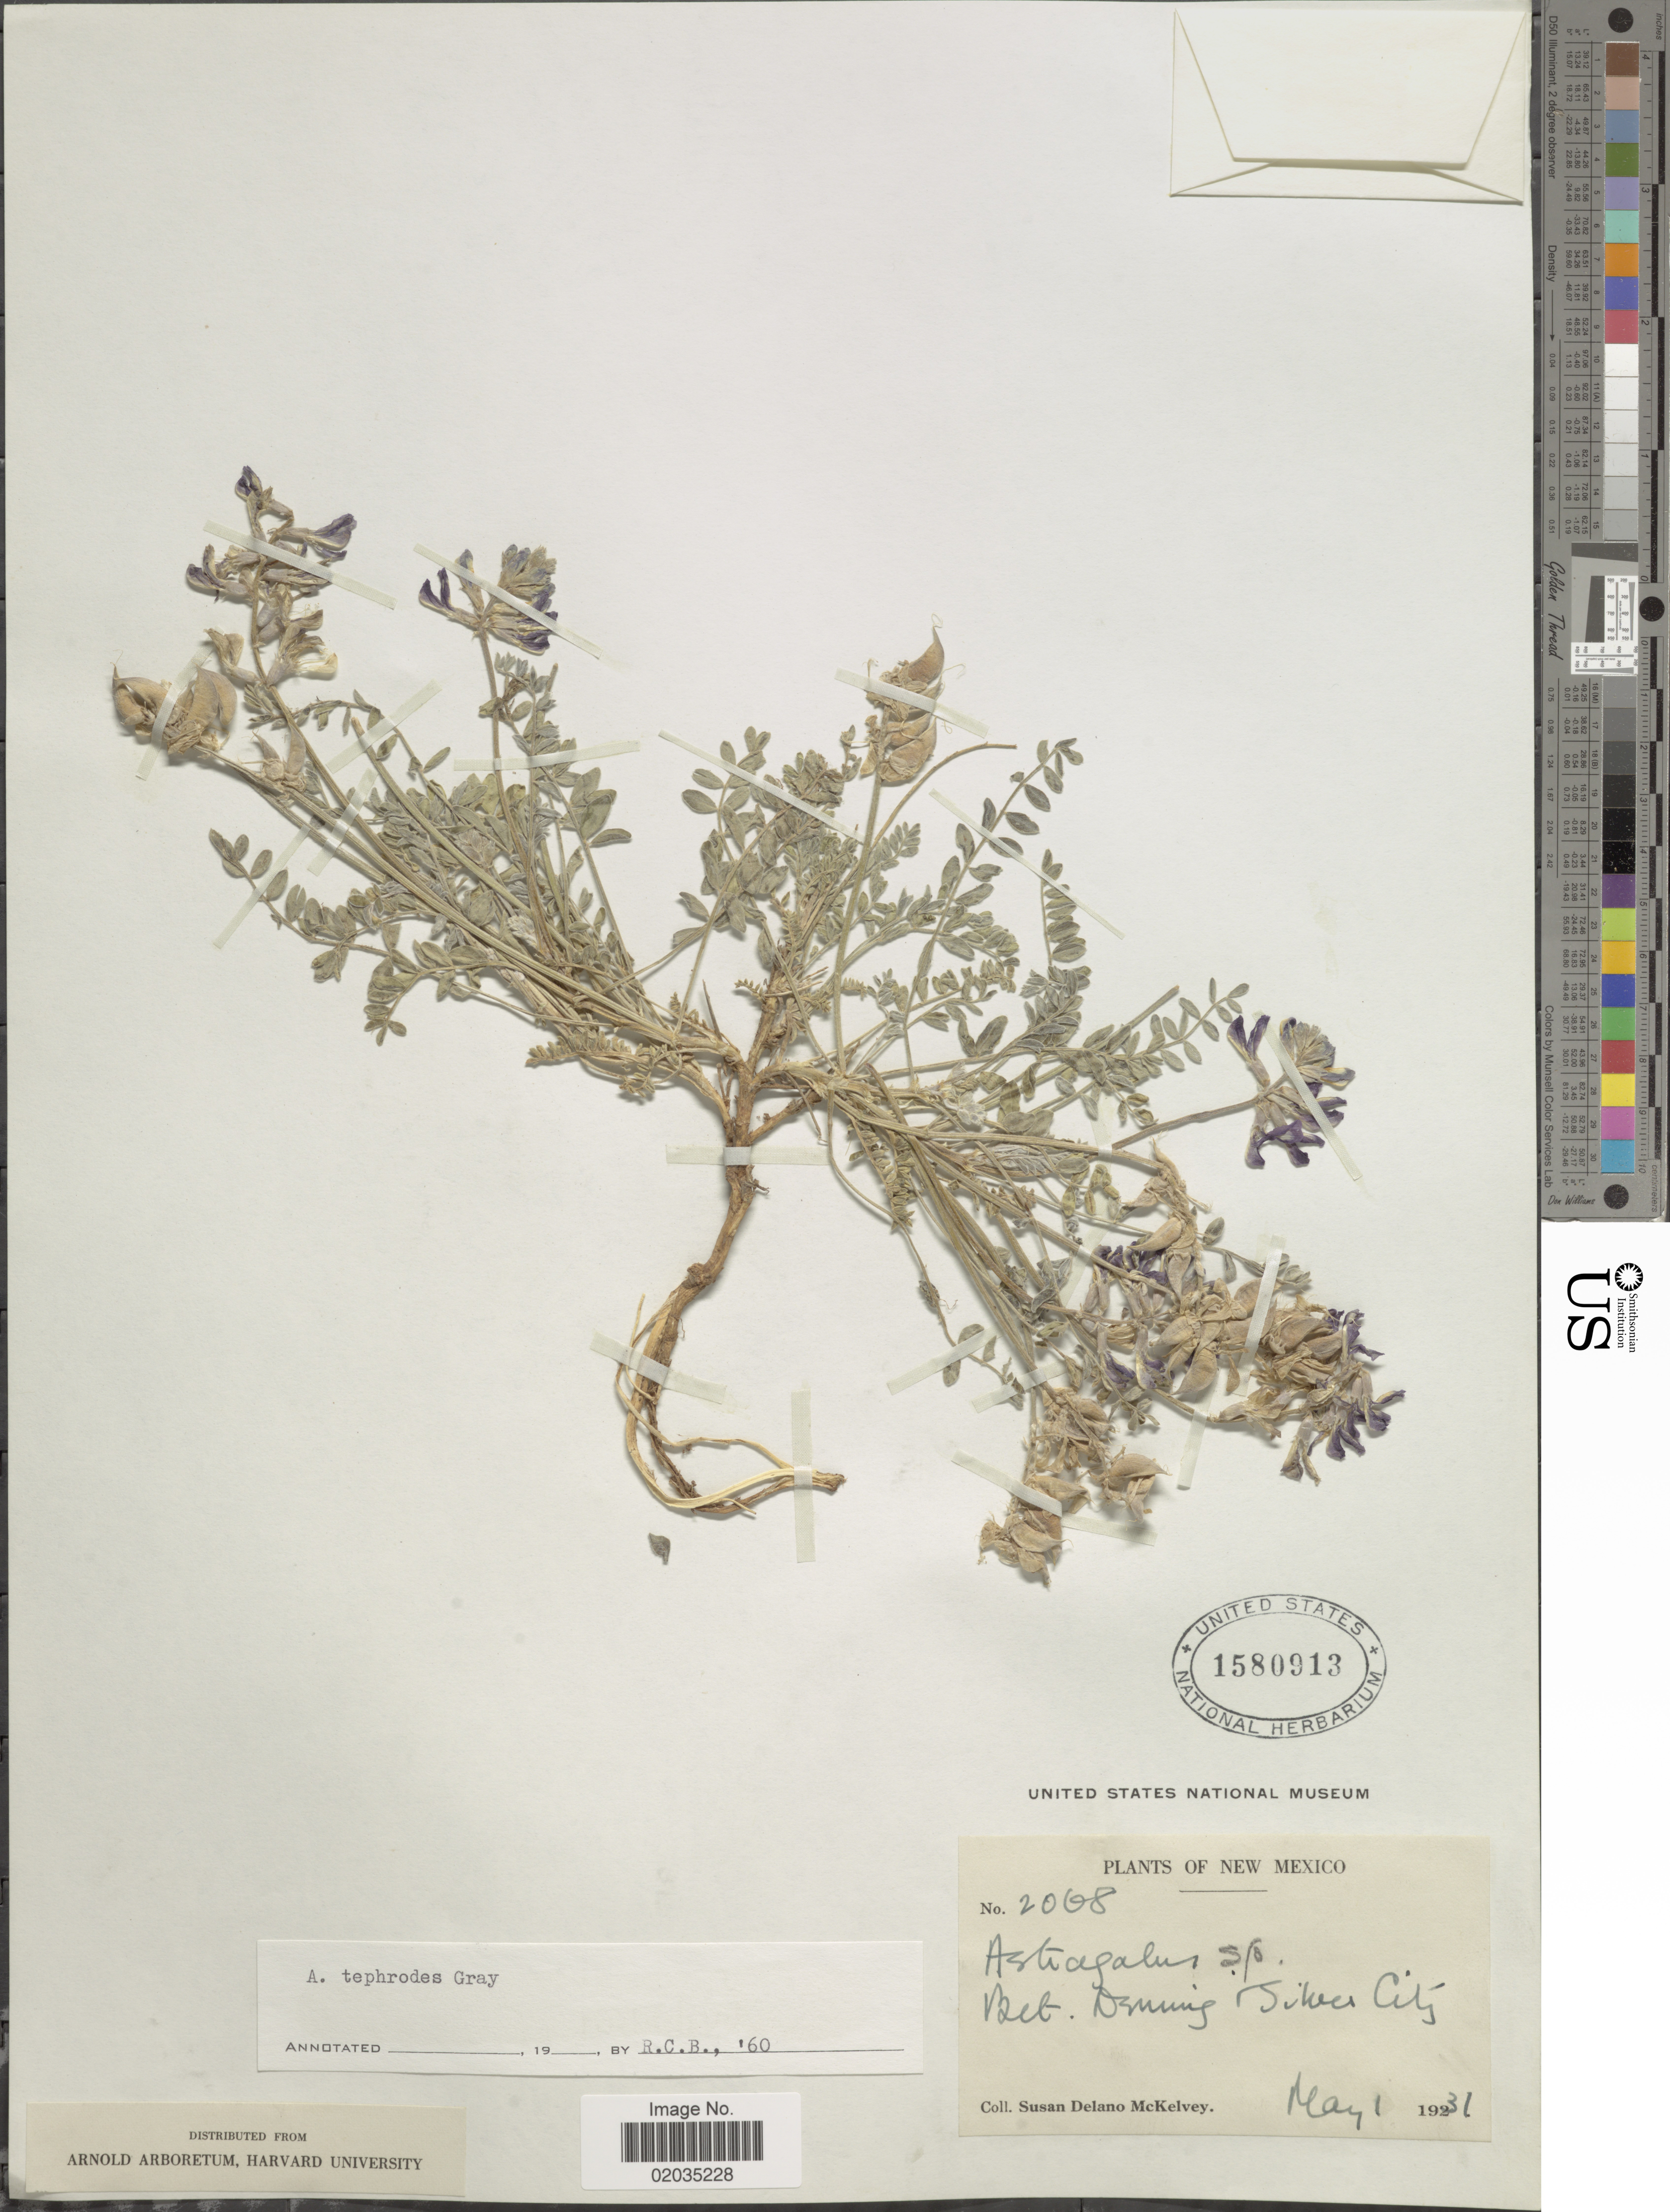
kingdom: Plantae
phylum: Tracheophyta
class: Magnoliopsida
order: Fabales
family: Fabaceae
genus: Astragalus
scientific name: Astragalus tephrodes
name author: A. Gray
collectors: S. A. McKelvey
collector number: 2068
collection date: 1931-05-01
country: United States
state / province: New Mexico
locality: Bet. Dening Jiker City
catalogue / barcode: US 1580913